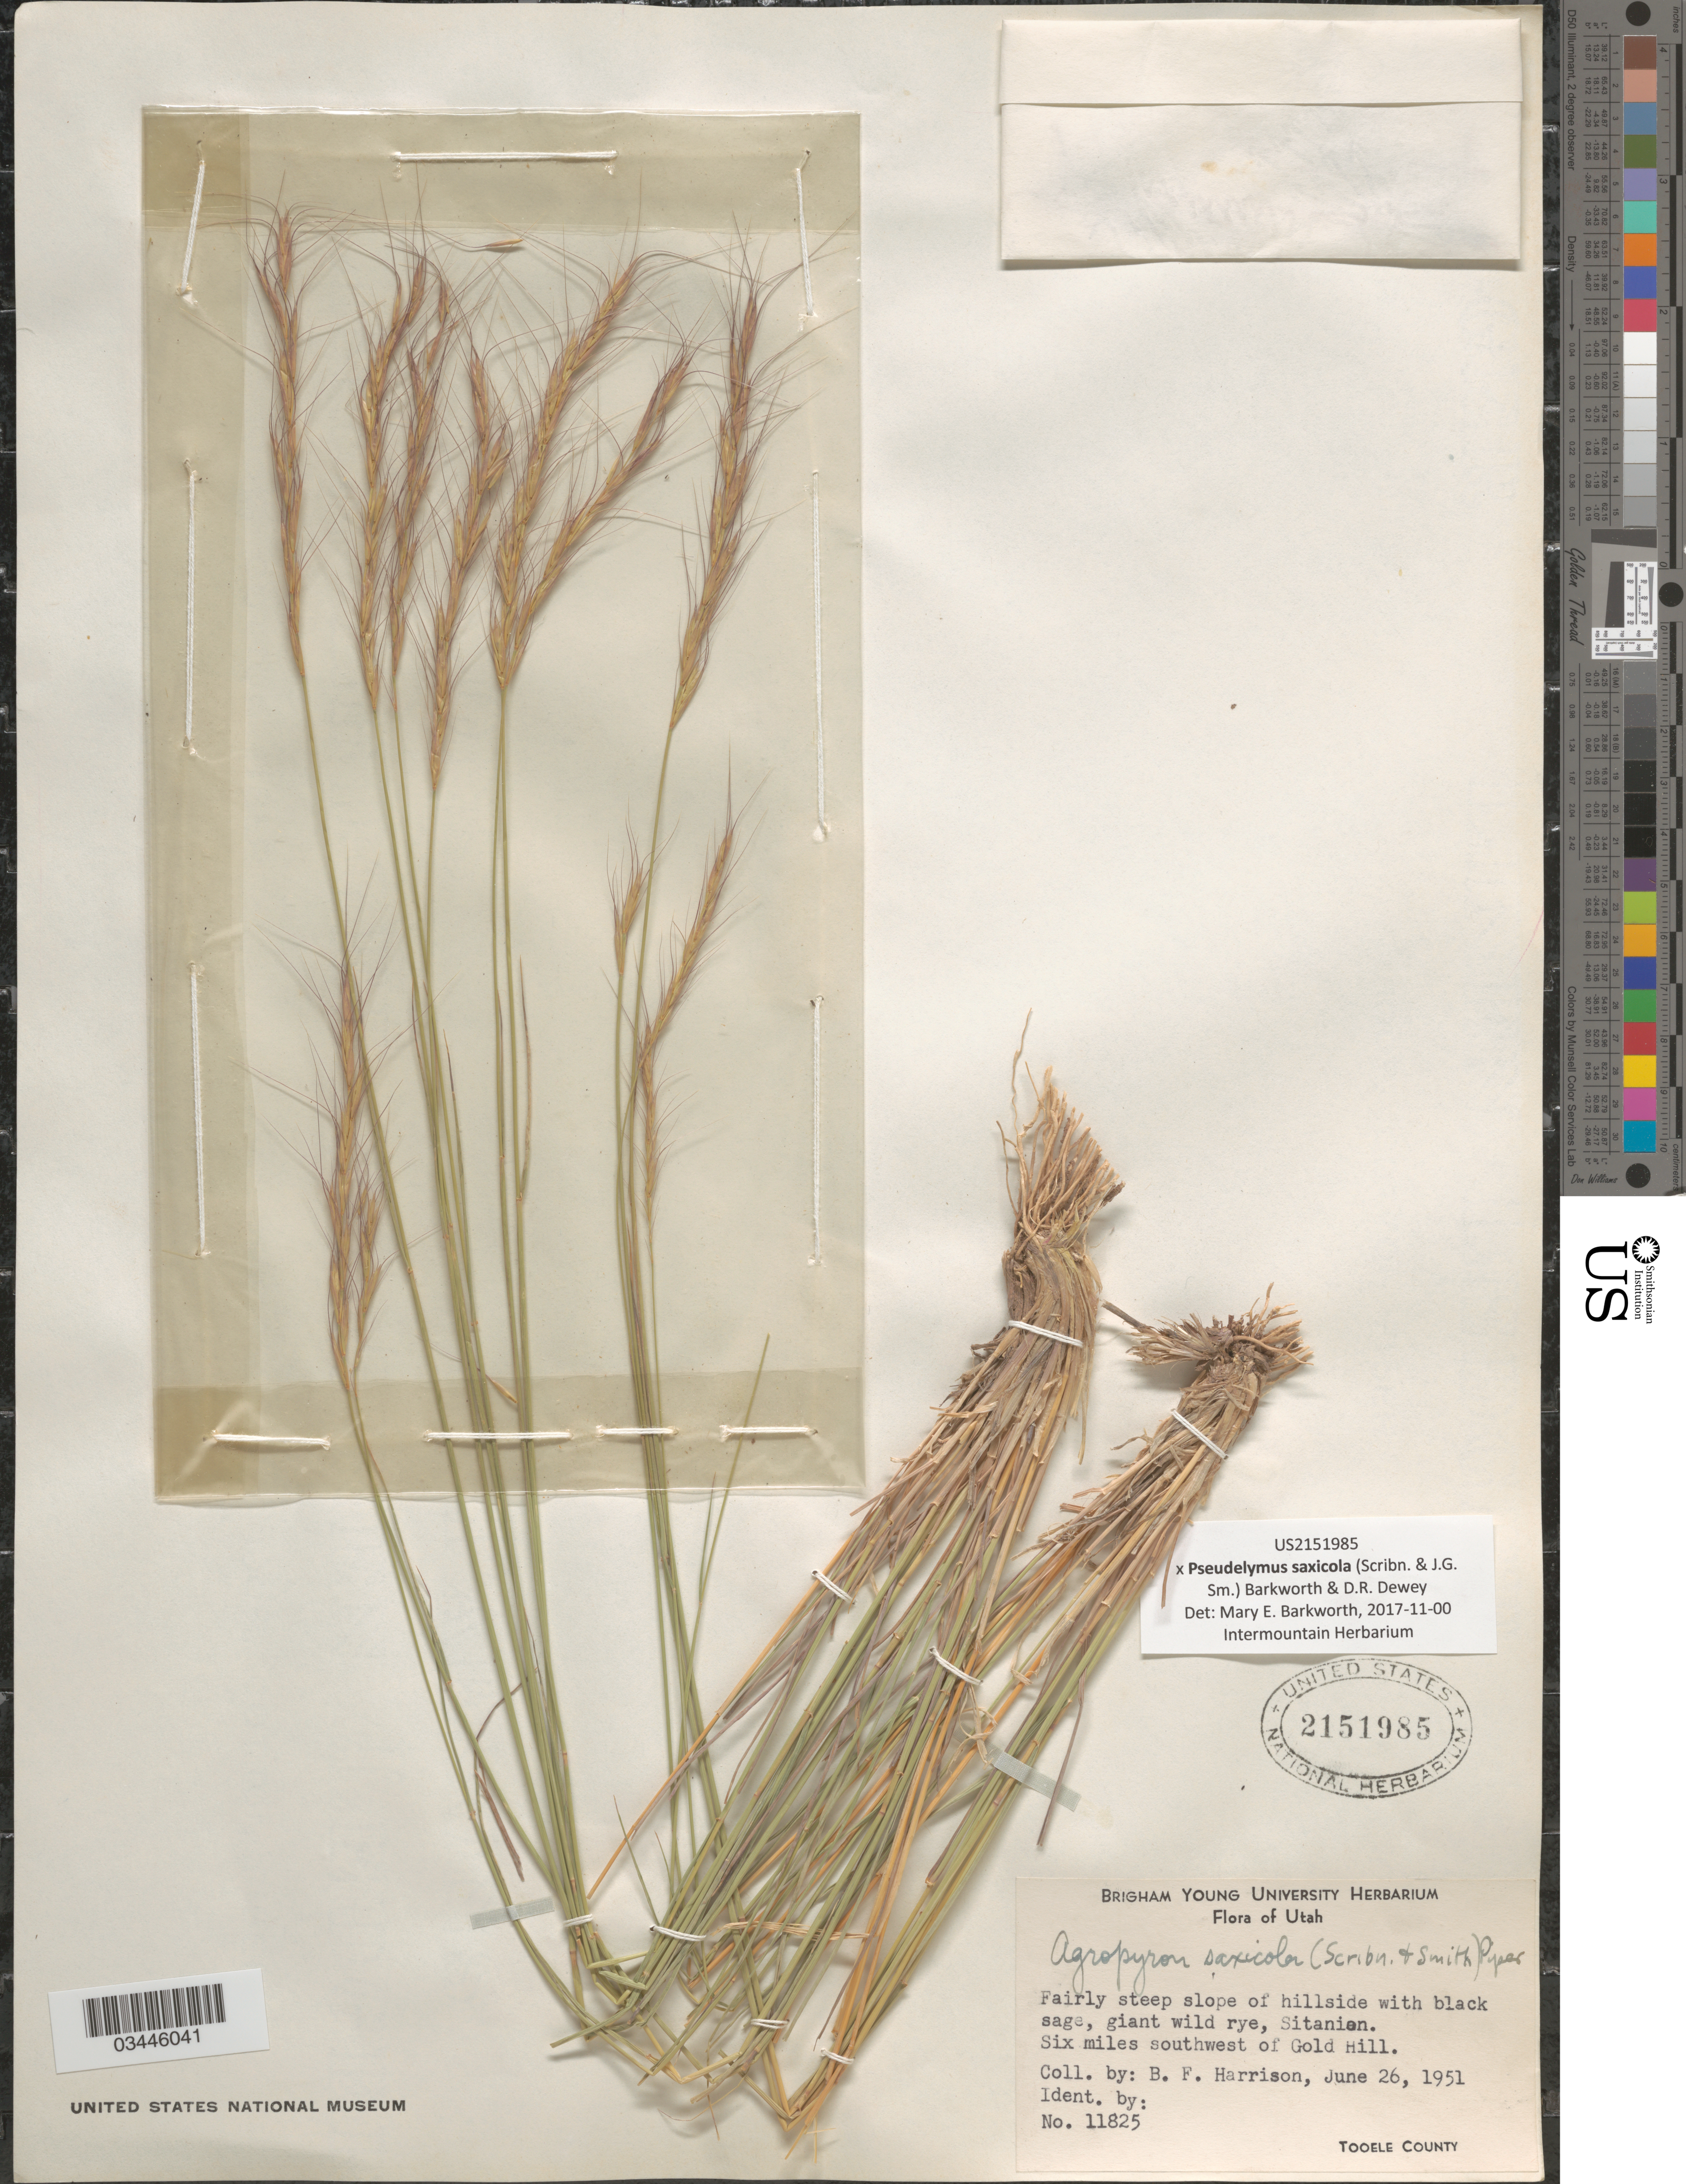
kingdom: Plantae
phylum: Tracheophyta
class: Liliopsida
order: Poales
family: Poaceae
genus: Pseudelymus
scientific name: x Pseudelymus saxicola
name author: (Scribn. & J.G. Sm.) Barkworth & Dewey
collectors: B. F. Harrison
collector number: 11825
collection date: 1951-06-26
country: United States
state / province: Utah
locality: Six miles southwest of Gold Hill. Tooele County.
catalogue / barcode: US 2151985